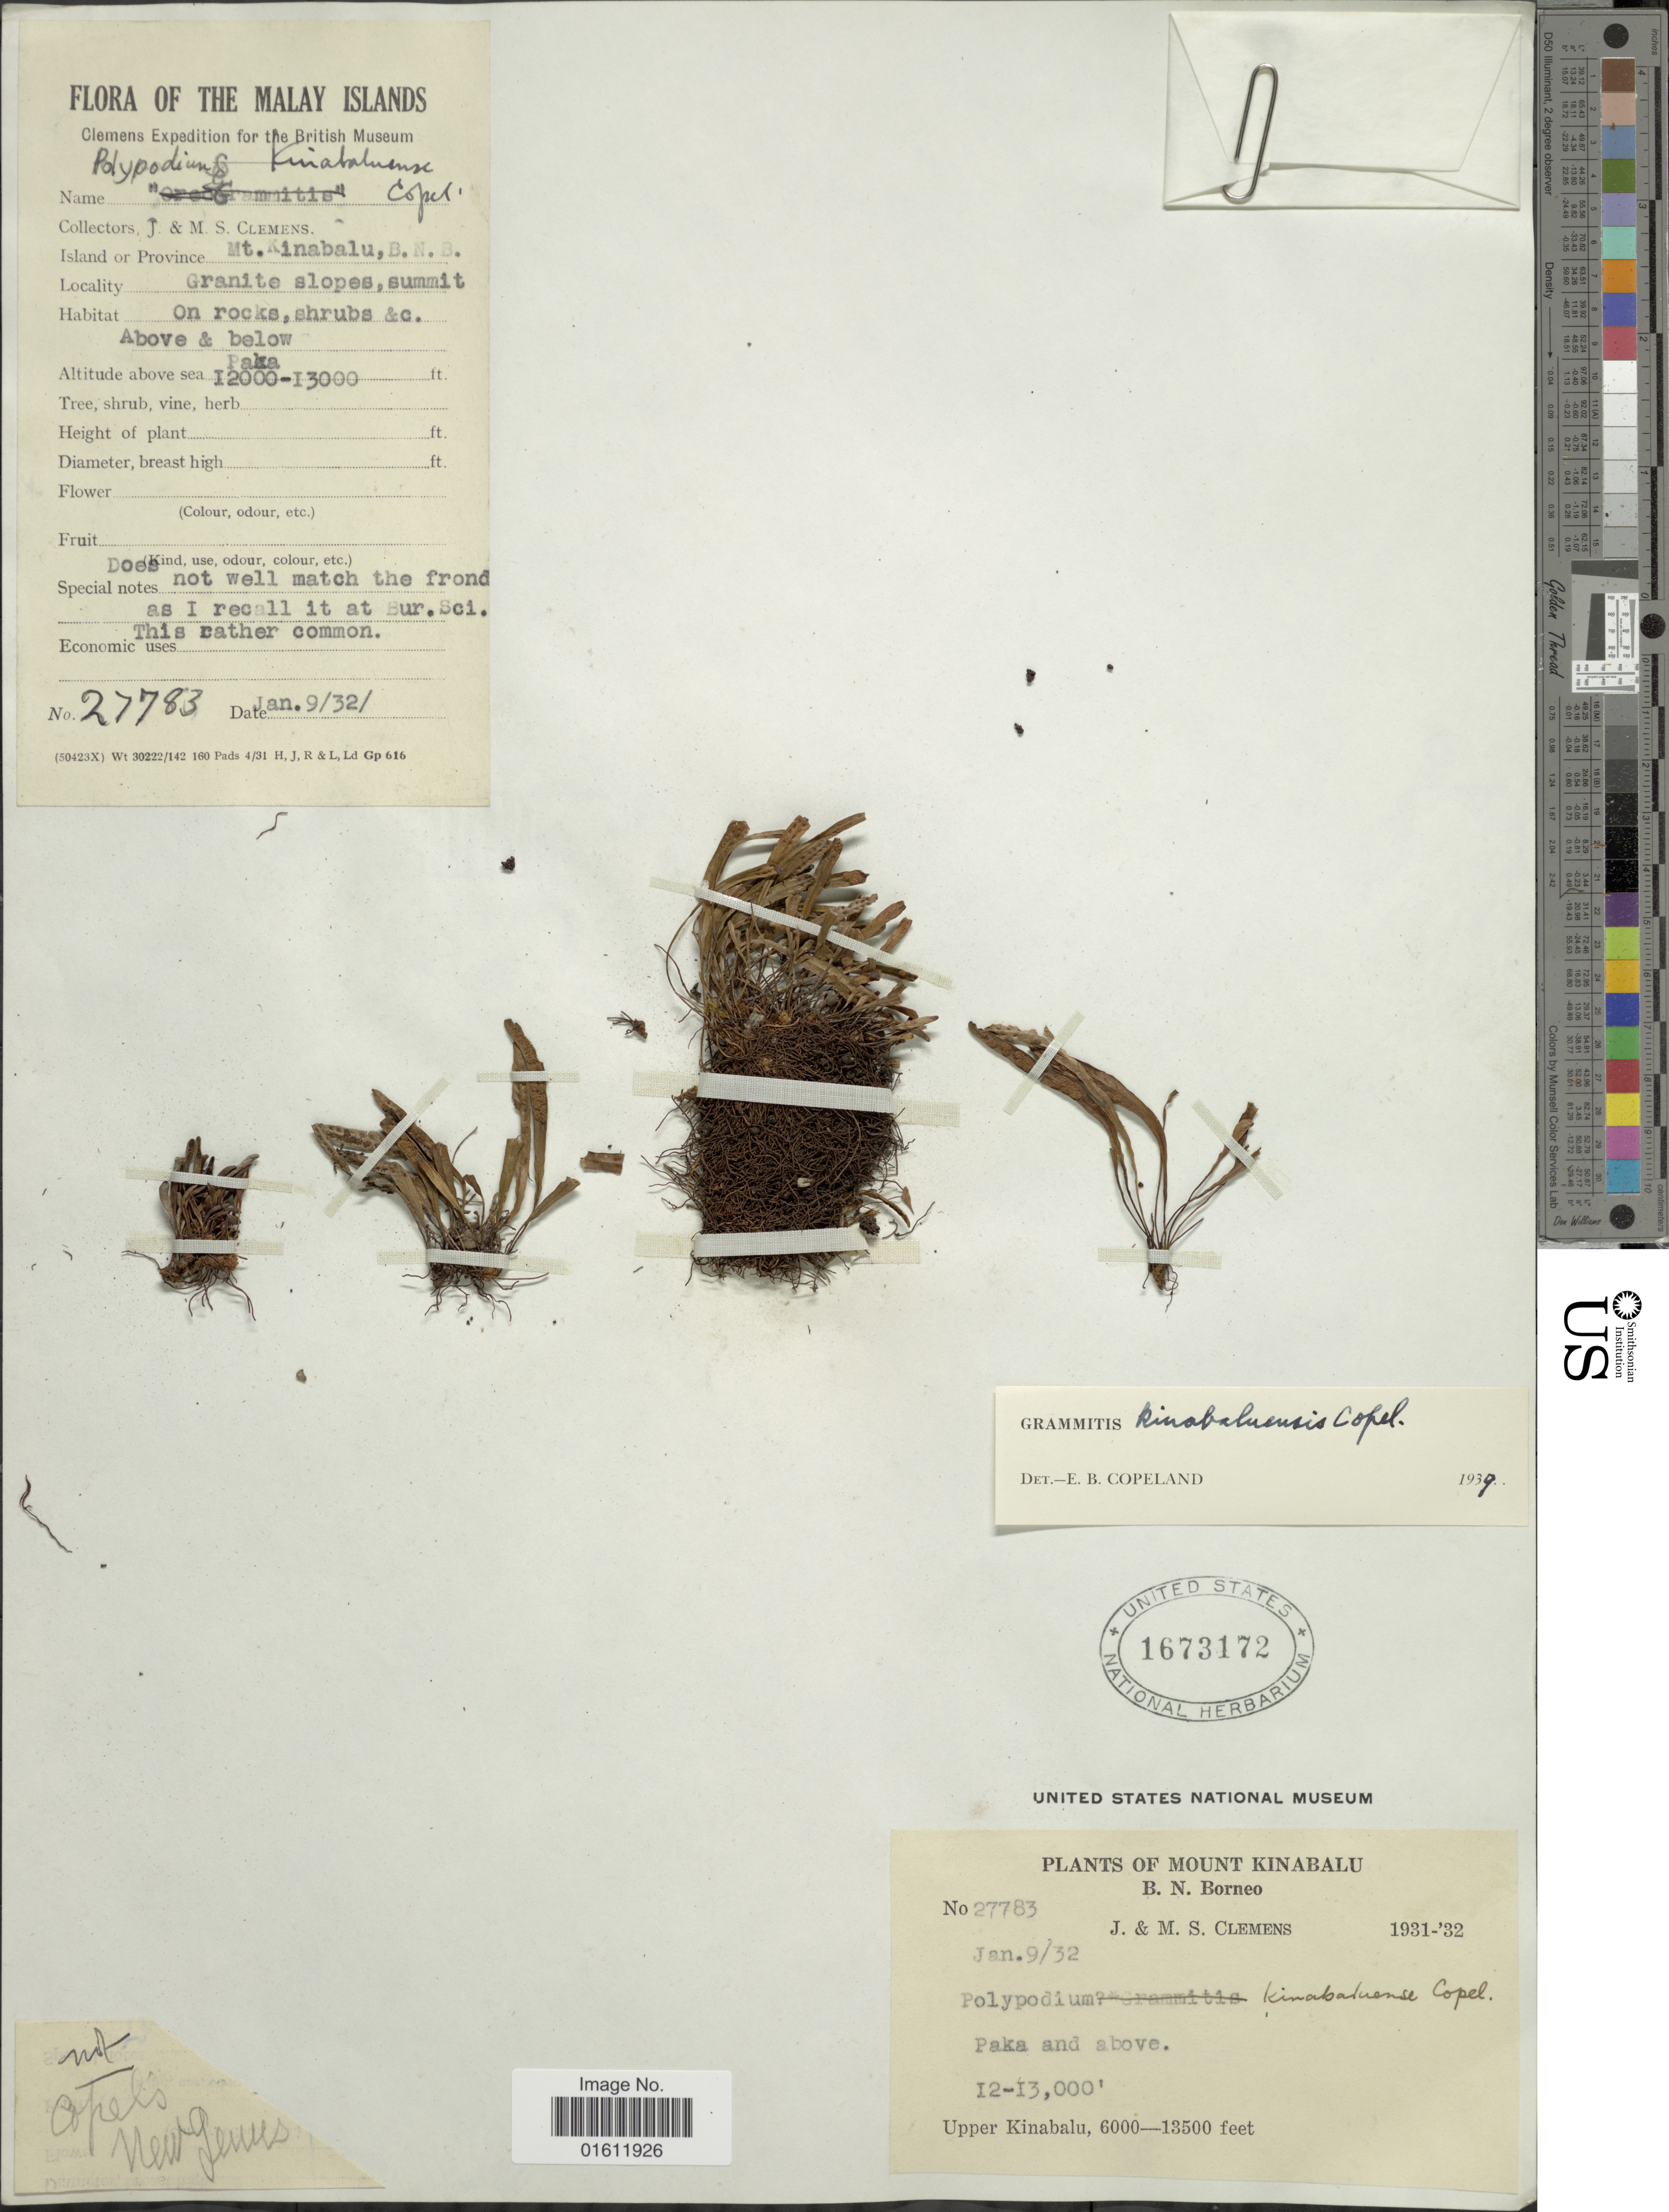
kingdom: Plantae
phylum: Tracheophyta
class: Polypodiopsida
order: Polypodiales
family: Polypodiaceae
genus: Radiogrammitis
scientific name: Radiogrammitis kinabaluensis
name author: (Copel.) Parris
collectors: J. Clemens & M. S. Clemens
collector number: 27783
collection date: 1932-01-09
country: Malaysia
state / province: Sabah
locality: Mount Kinabalu, Paka and shore, Upper Kinabalu, Granite slopes, summit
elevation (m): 3658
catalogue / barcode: US 1673172